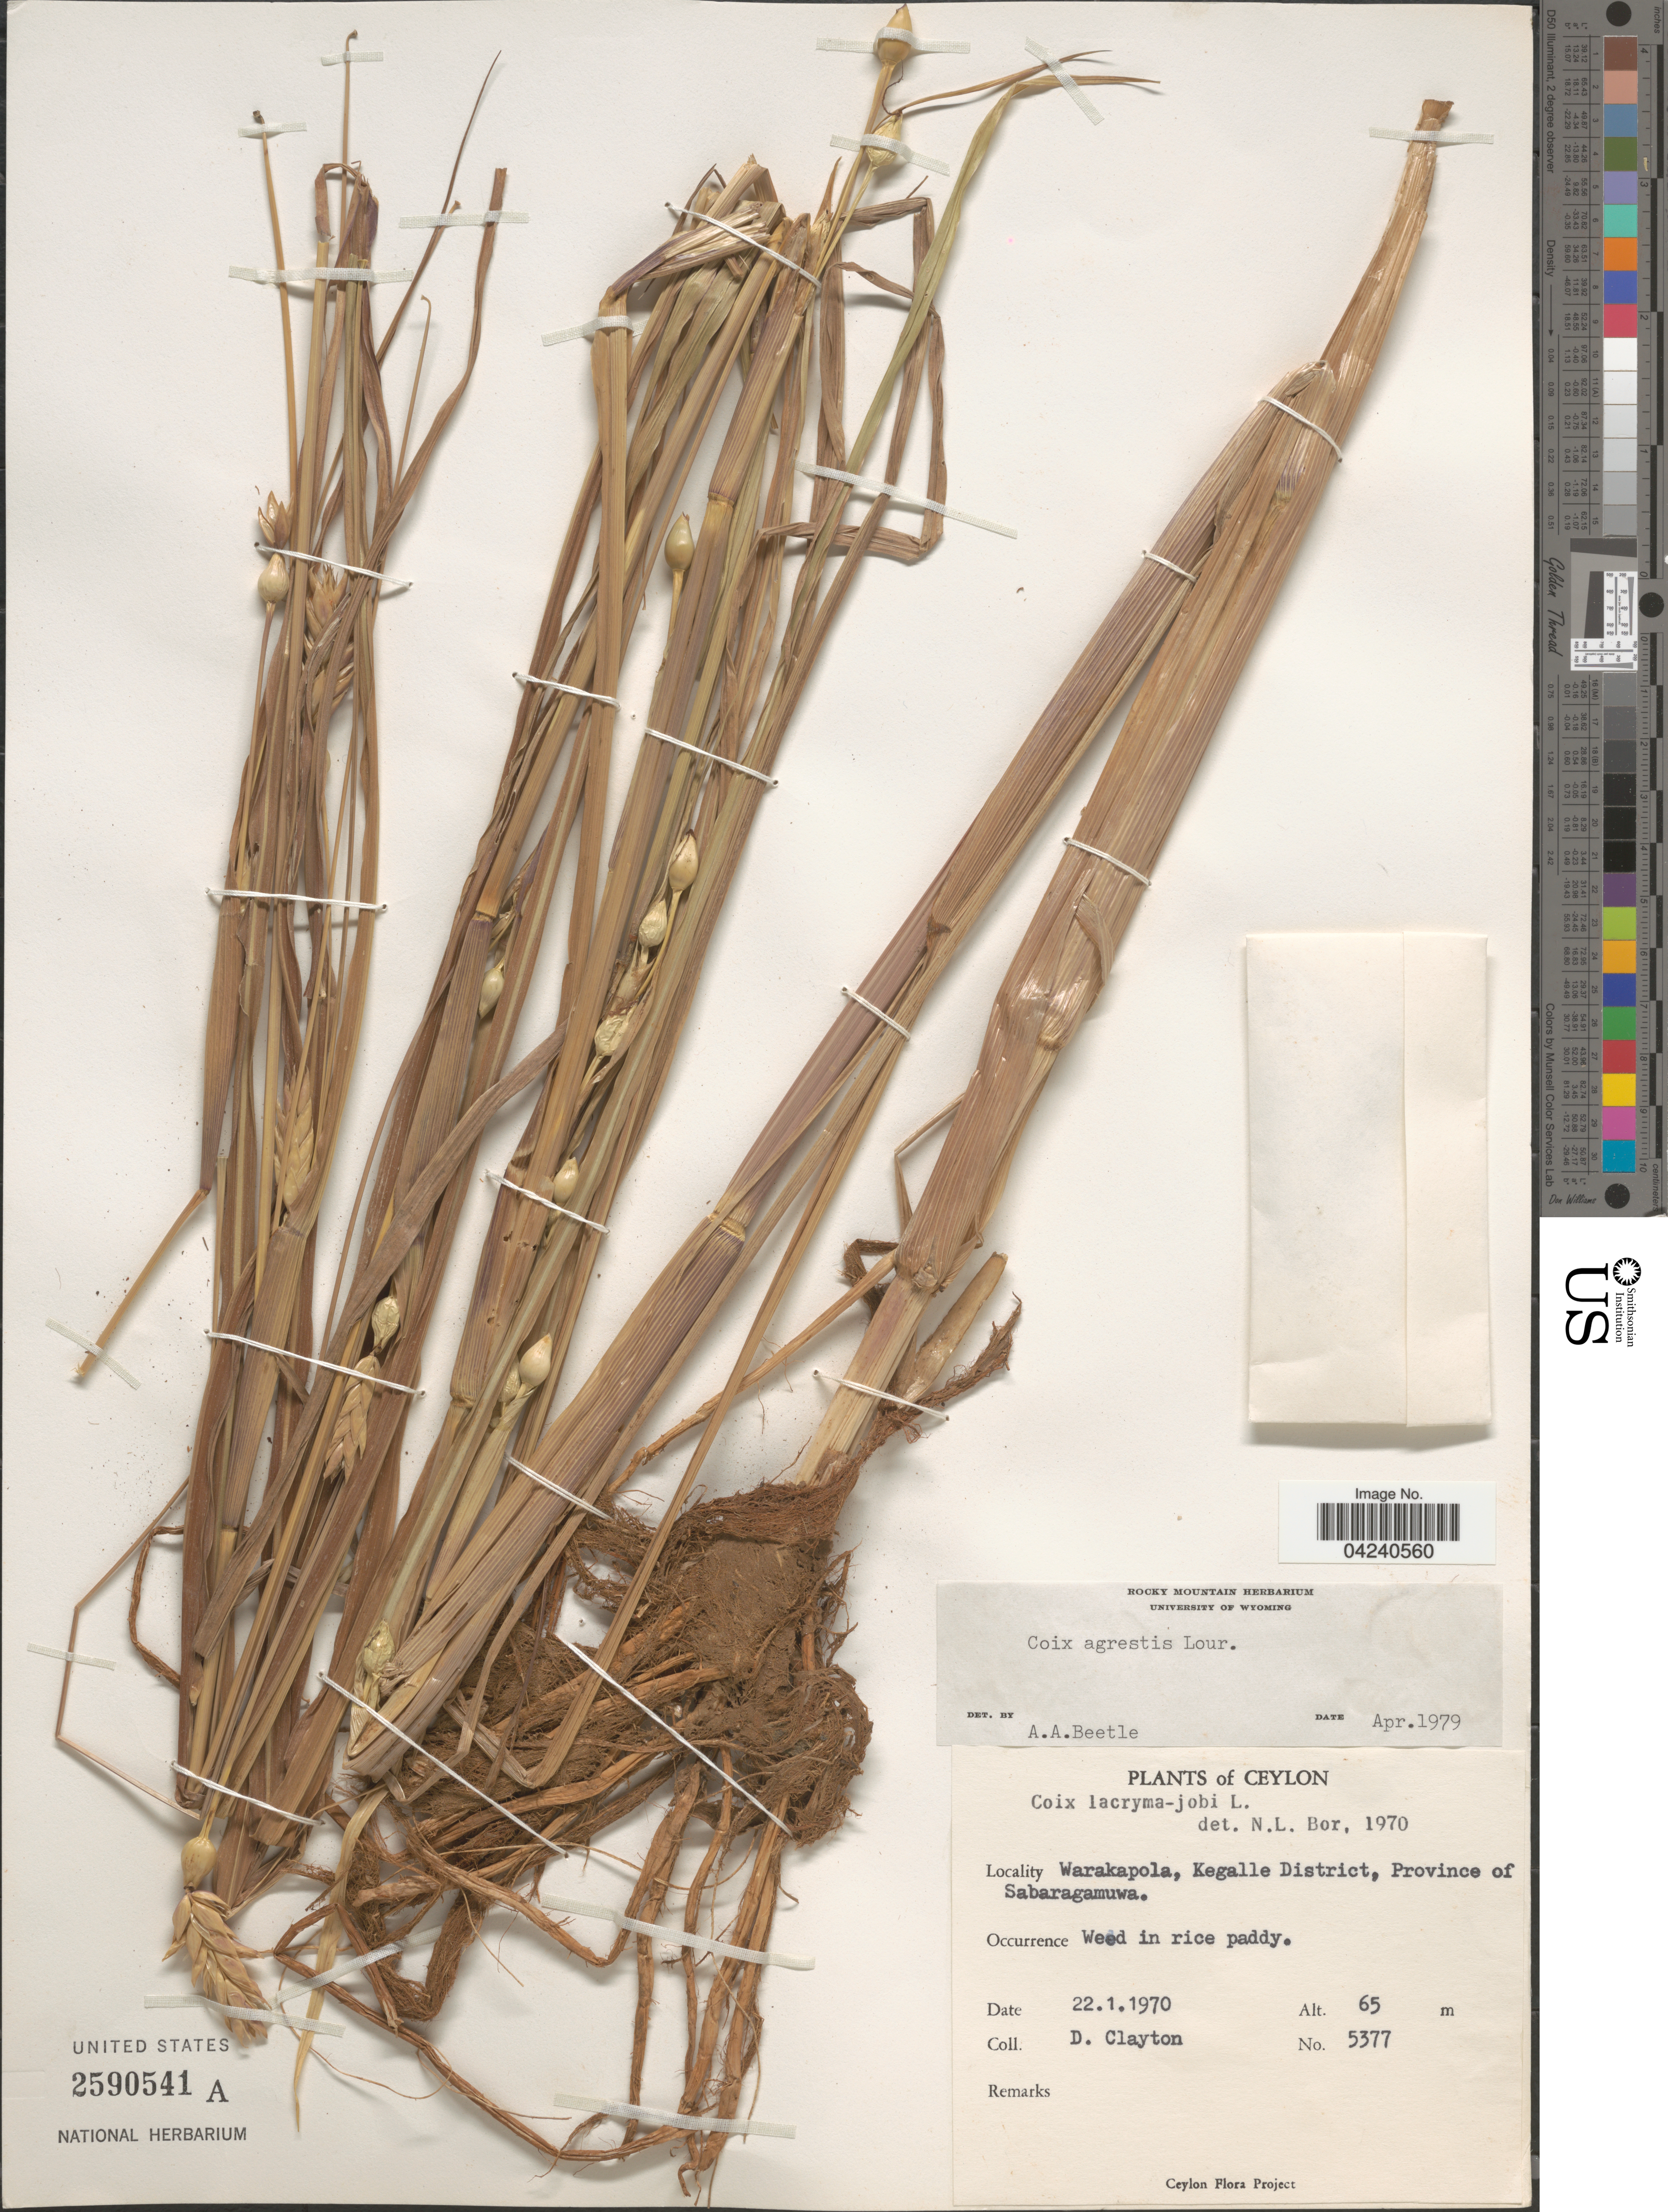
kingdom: Plantae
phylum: Tracheophyta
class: Liliopsida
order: Poales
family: Poaceae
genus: Coix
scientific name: Coix lacryma-jobi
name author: L.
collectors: D. Clayton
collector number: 5377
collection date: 1970-01-22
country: Sri Lanka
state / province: Sabaragamuwa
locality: Ceylon. Warakapola, Kegalle District.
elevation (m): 65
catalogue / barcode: US 2590541A